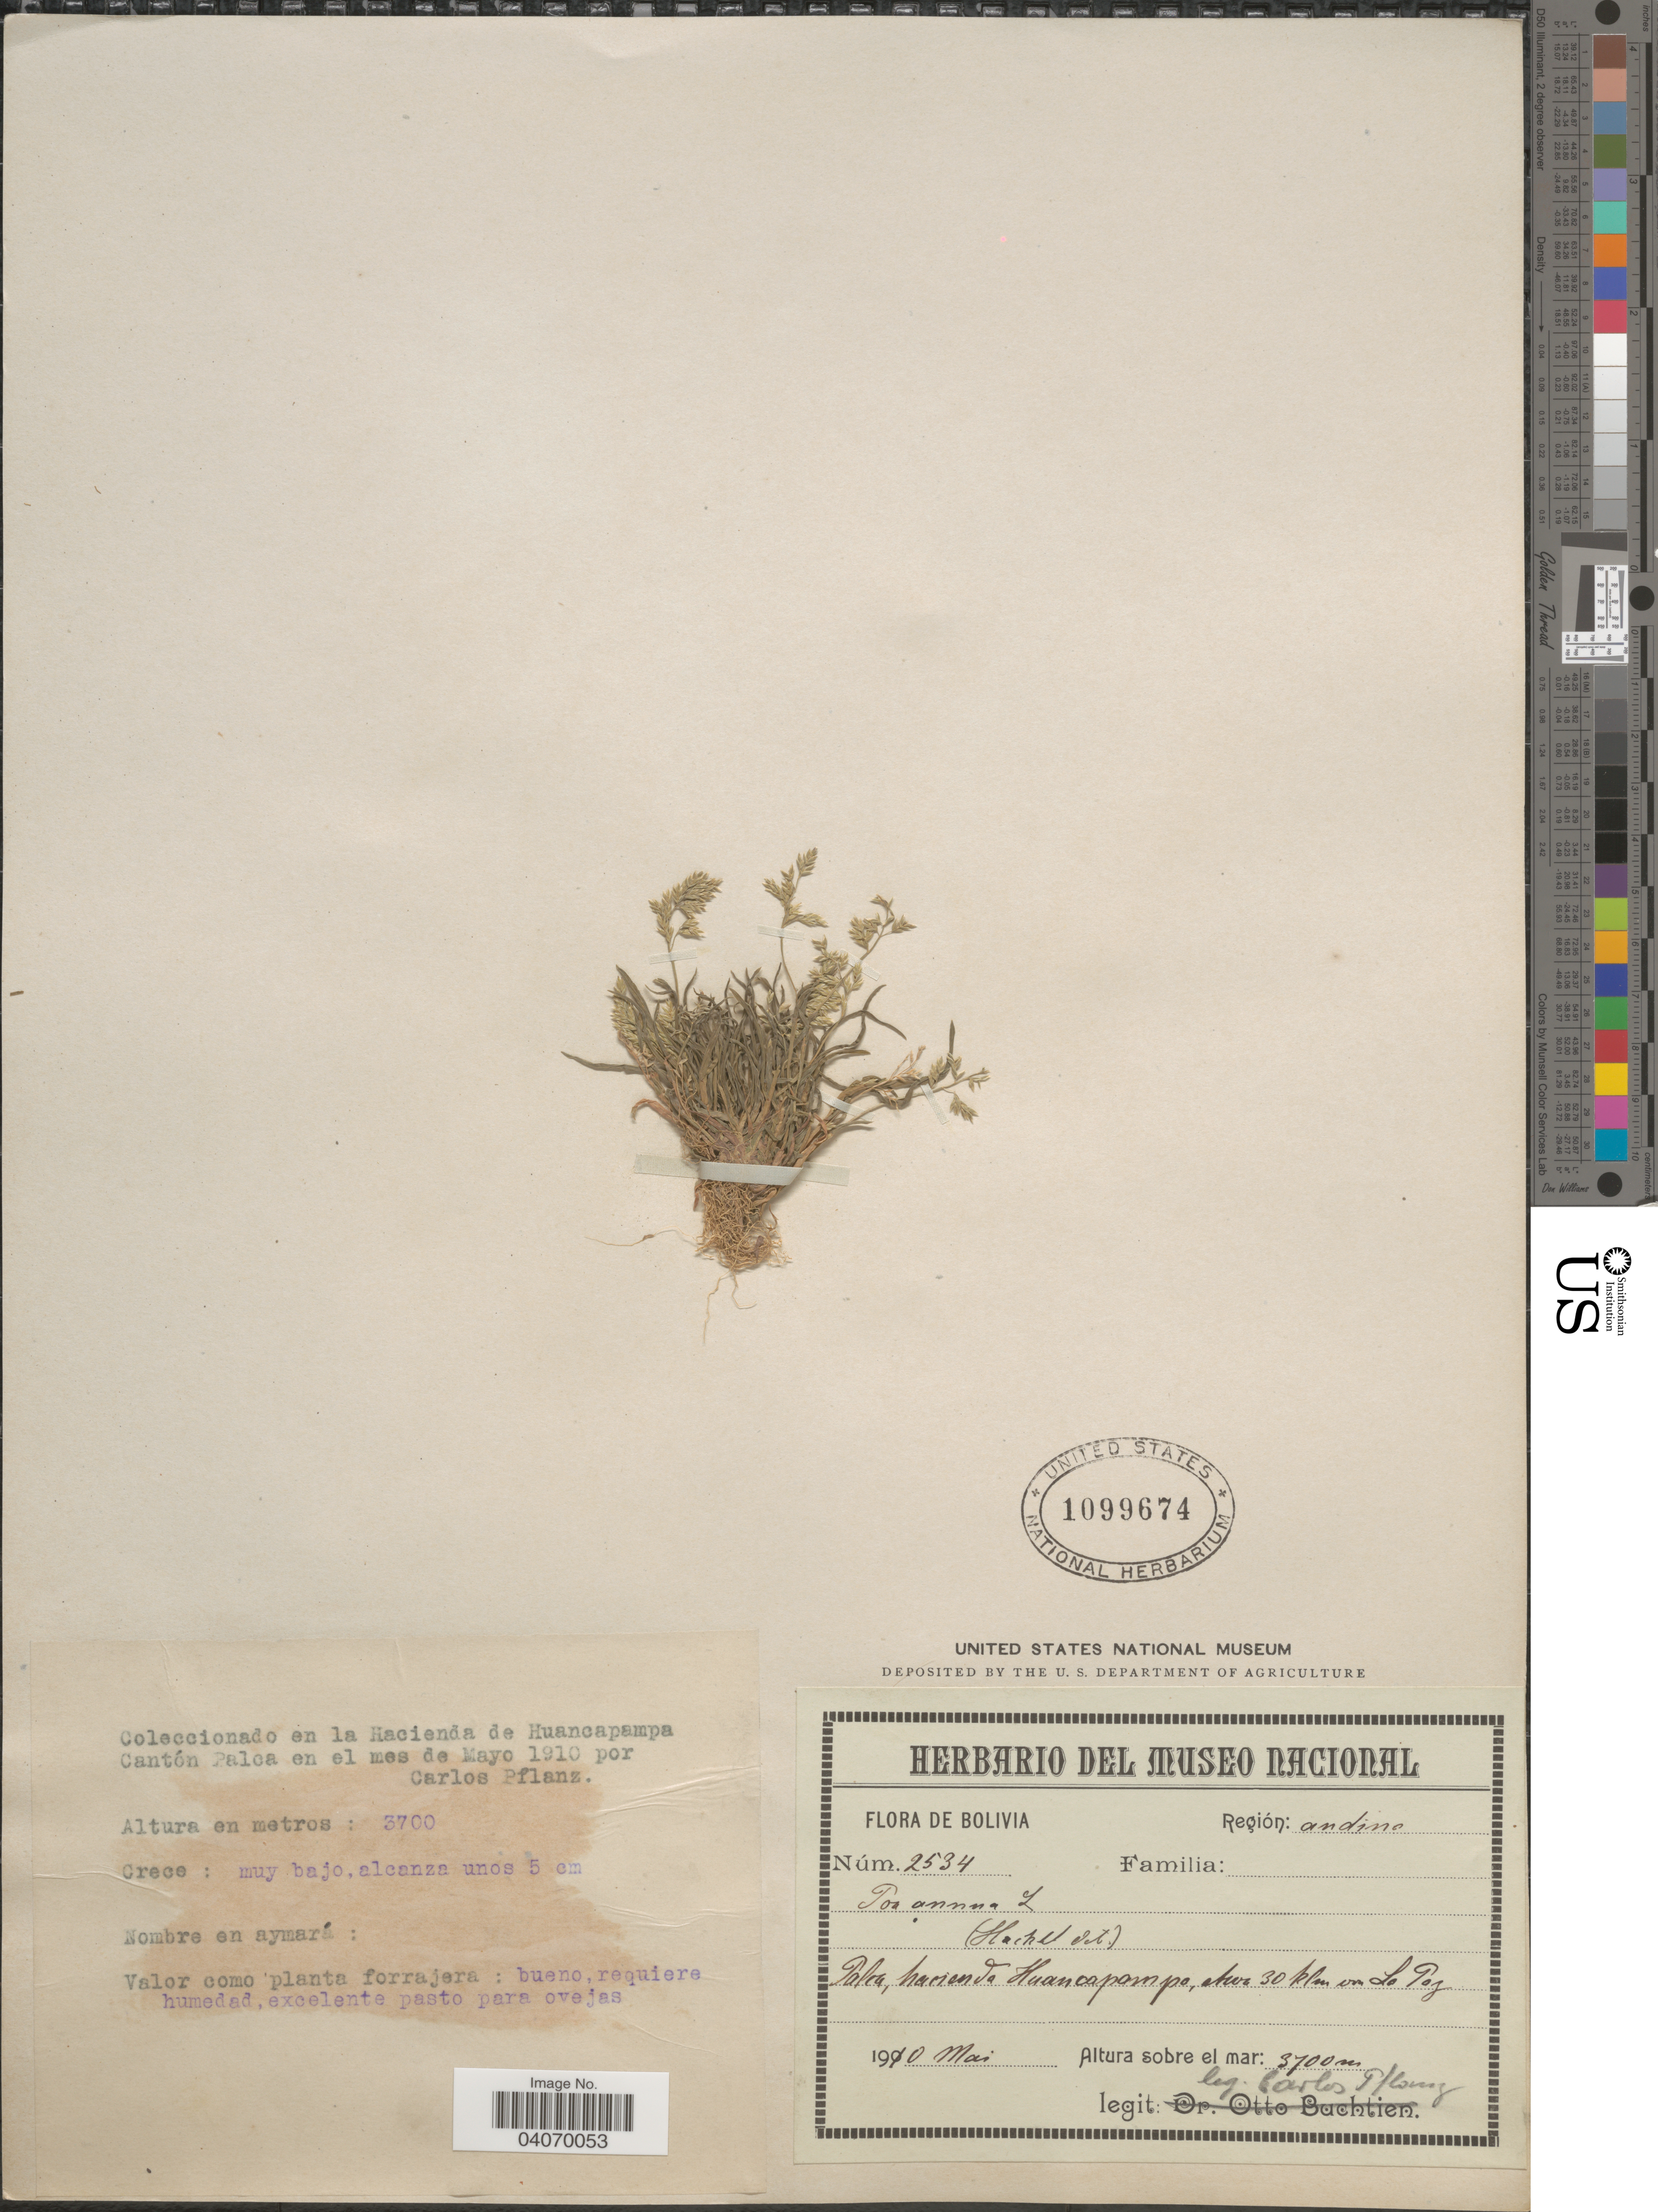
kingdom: Plantae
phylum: Tracheophyta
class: Liliopsida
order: Poales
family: Poaceae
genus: Poa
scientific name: Poa annua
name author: L.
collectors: C. Pflanz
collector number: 2534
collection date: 1910-05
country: Bolivia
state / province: La Paz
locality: Región: andina. Hacienda Huancapampa Cantón Palca. etwa 30 klm von La Paz.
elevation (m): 3700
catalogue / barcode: US 1099674